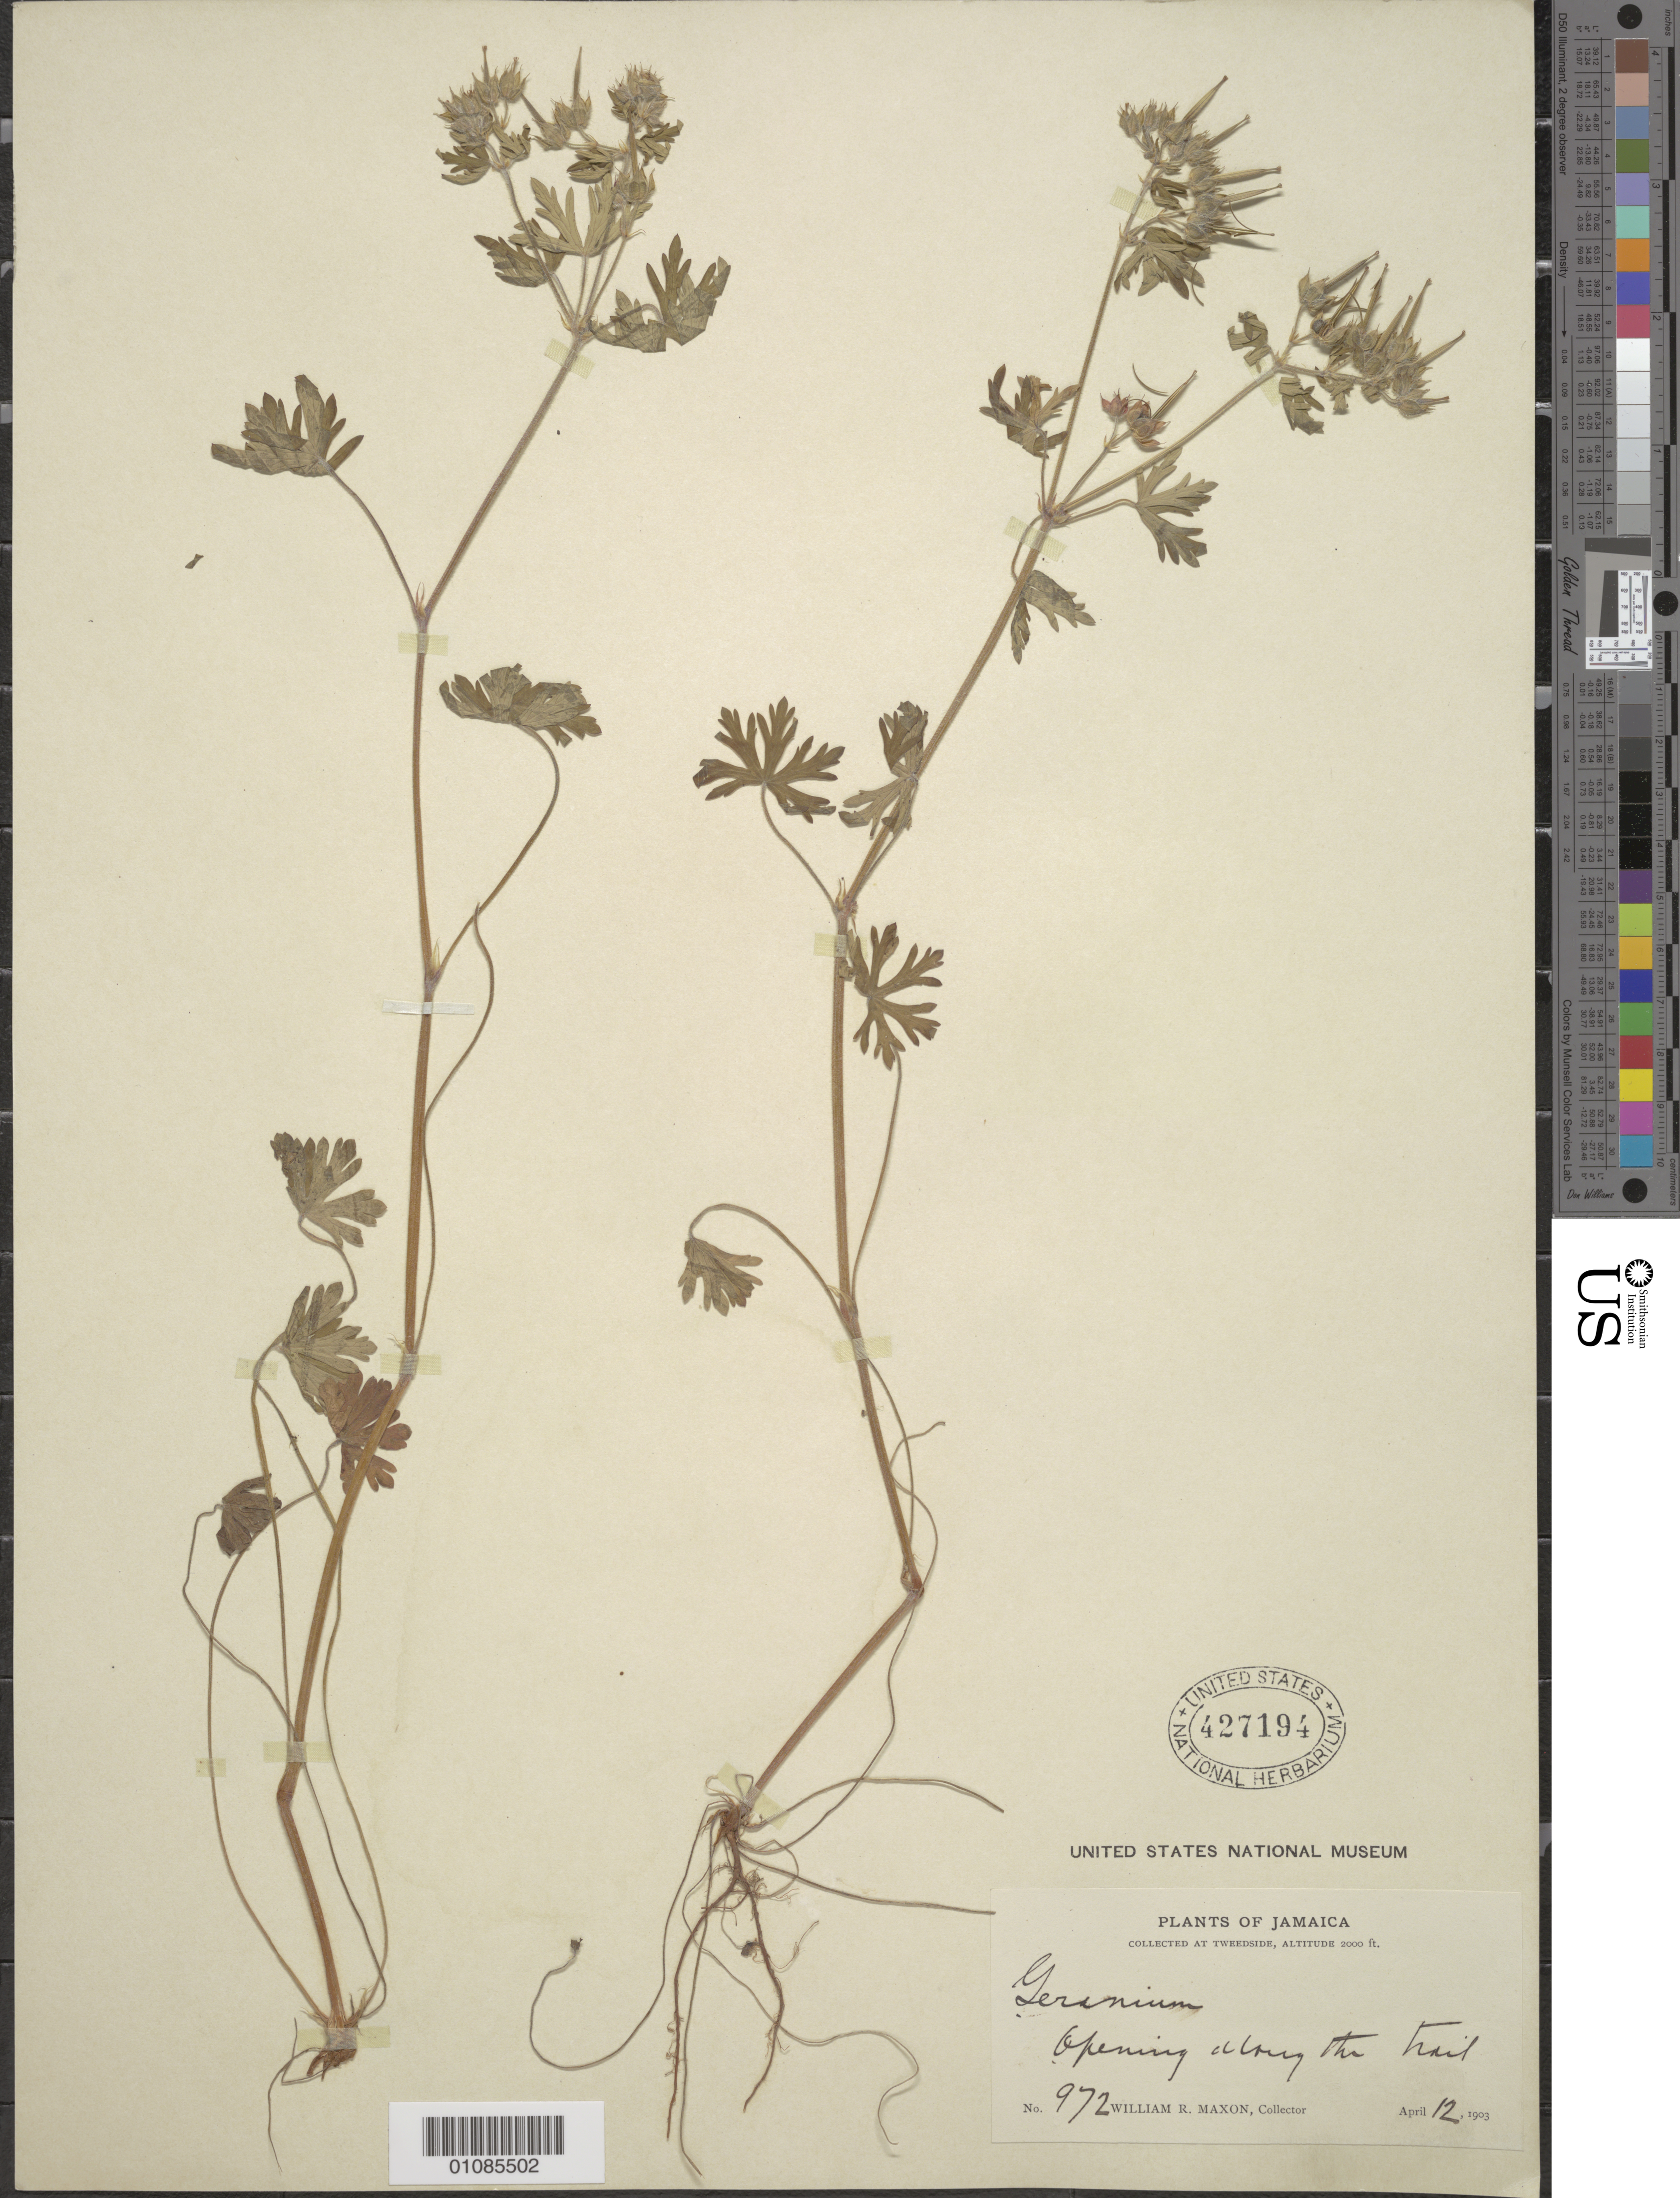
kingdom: Plantae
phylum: Tracheophyta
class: Magnoliopsida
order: Geraniales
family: Geraniaceae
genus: Geranium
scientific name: Geranium carolinianum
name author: L.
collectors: W. R. Maxon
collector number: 972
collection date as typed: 12 Apr 1903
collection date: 1903-04-12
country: Jamaica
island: Jamaica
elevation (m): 610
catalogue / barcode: US 427194